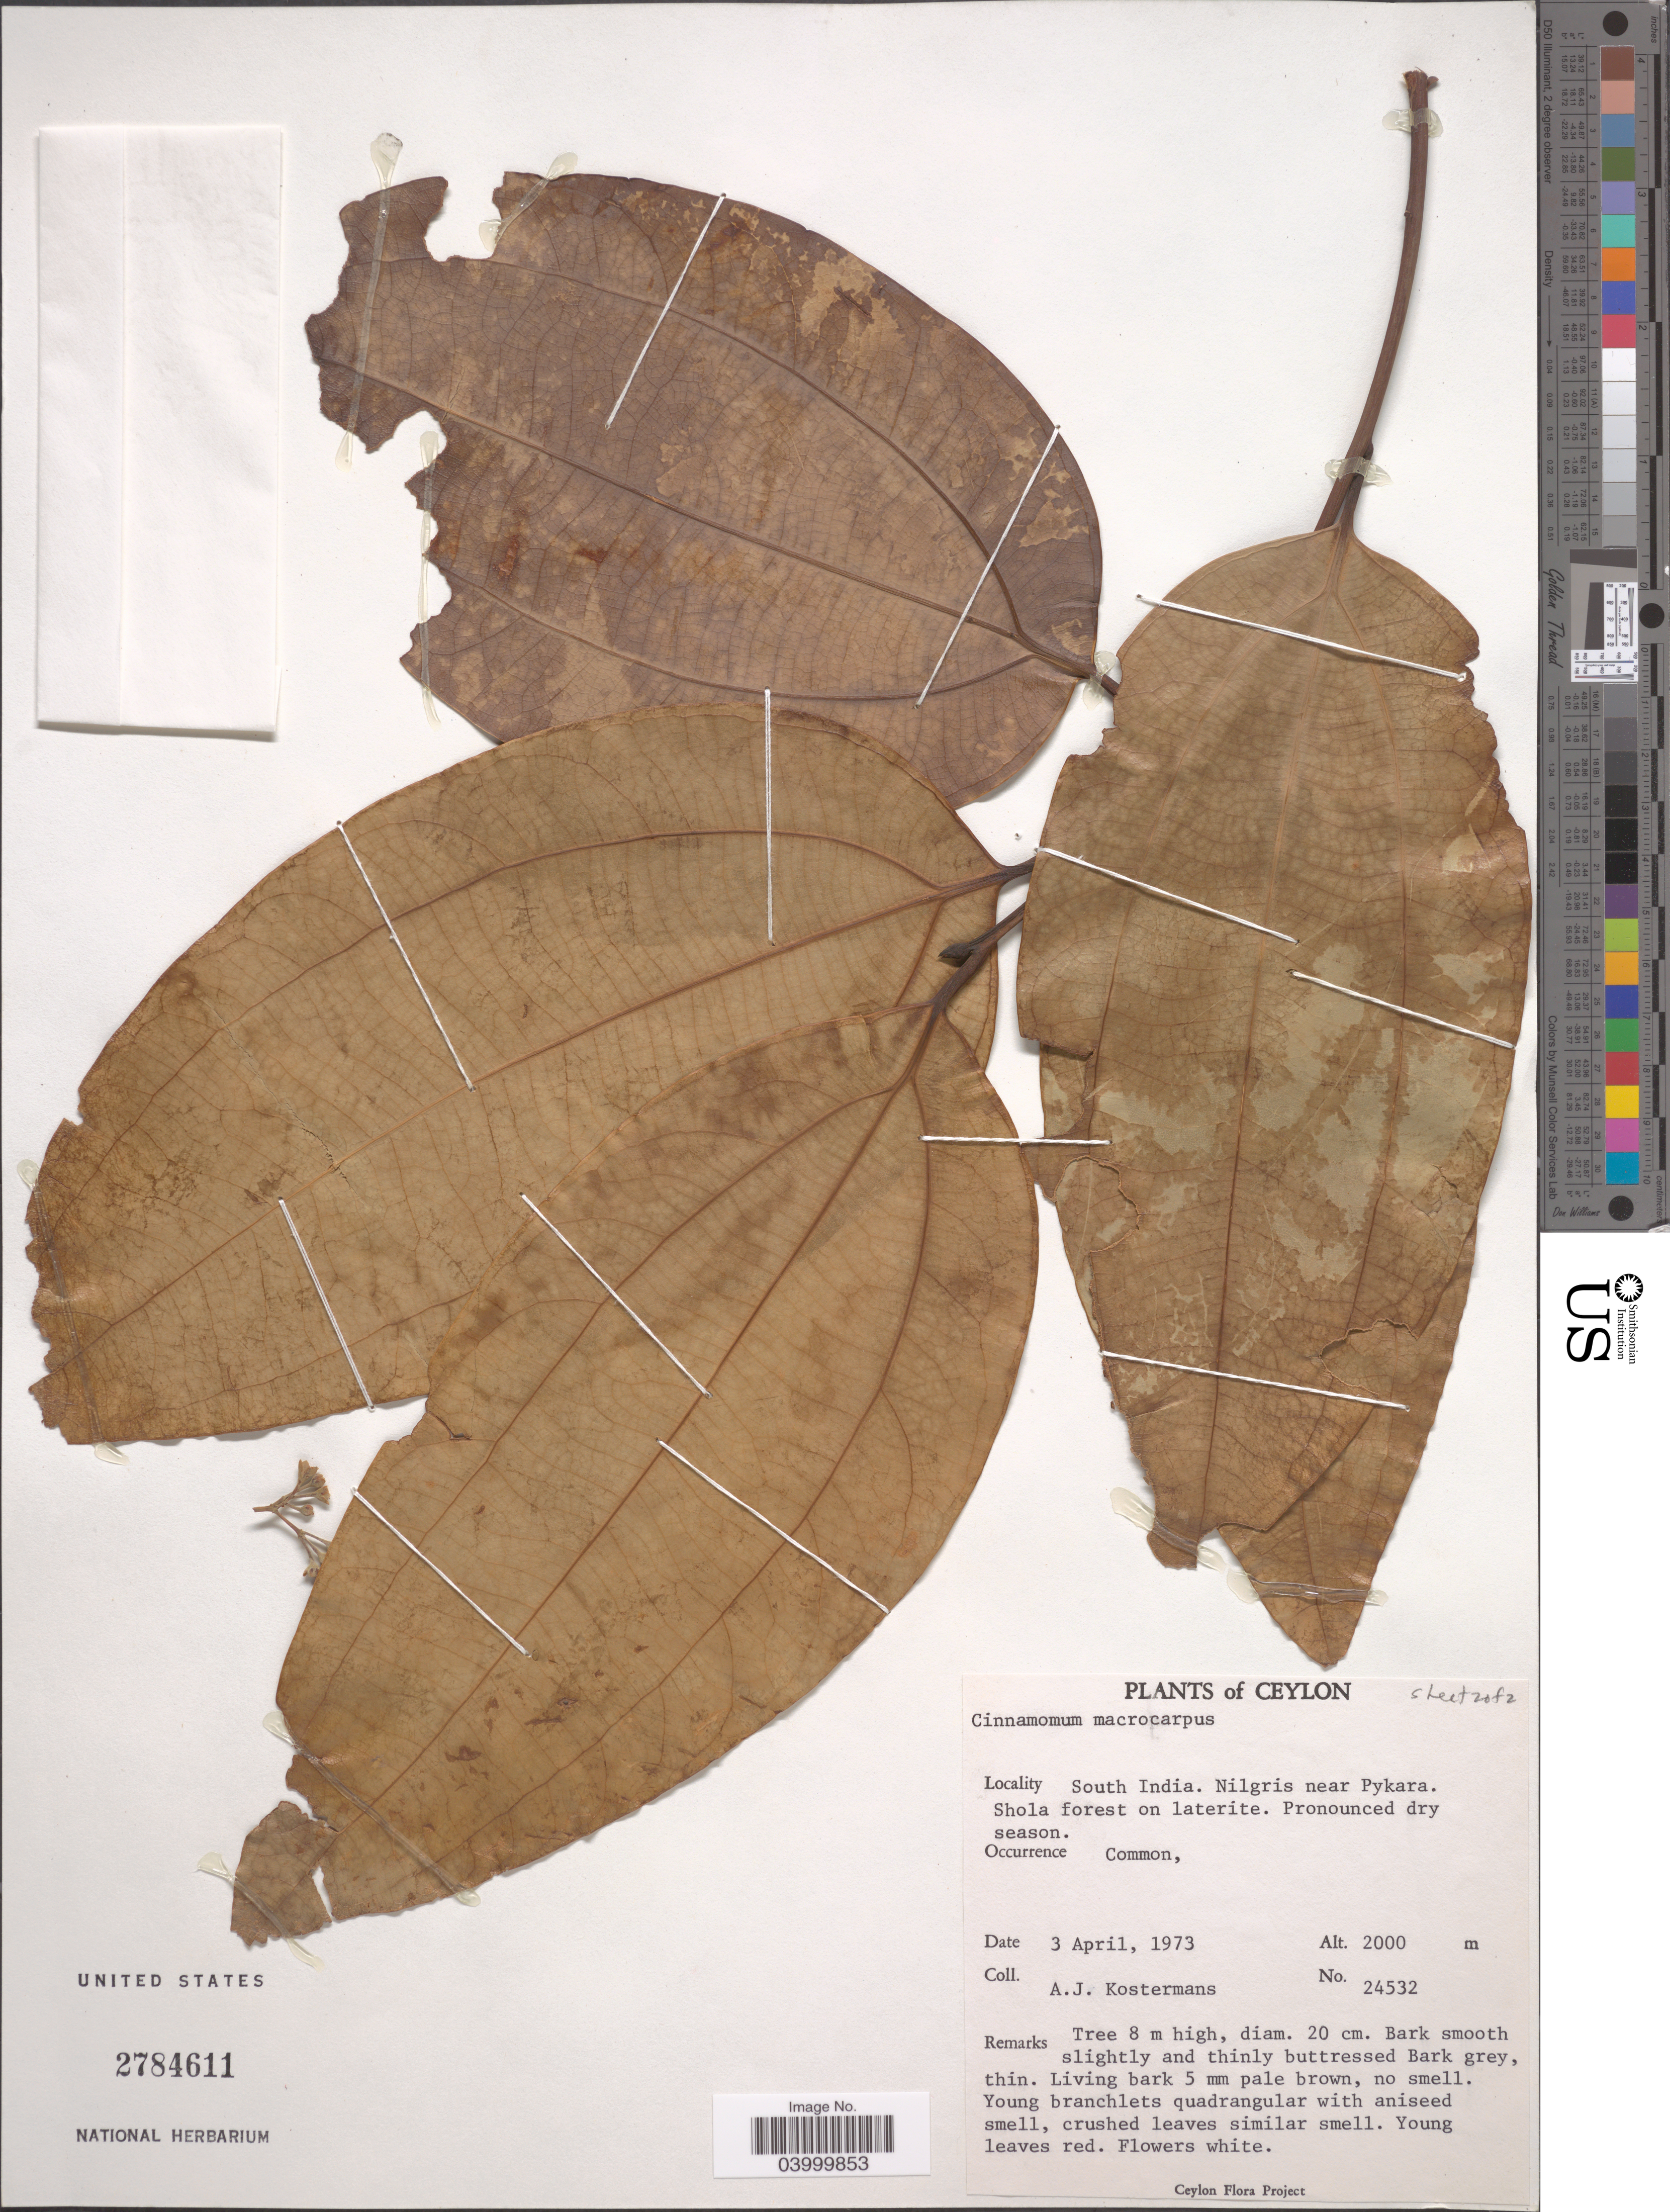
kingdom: Plantae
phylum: Tracheophyta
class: Magnoliopsida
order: Laurales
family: Lauraceae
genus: Cinnamomum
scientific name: Cinnamomum macrocarpum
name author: Hook. f.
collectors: A. J. G. Kostermans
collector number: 24532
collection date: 1973-04-03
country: India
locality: Ceylon. South India. Nilgris near Pykara.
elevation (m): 2000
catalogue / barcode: US 2784611